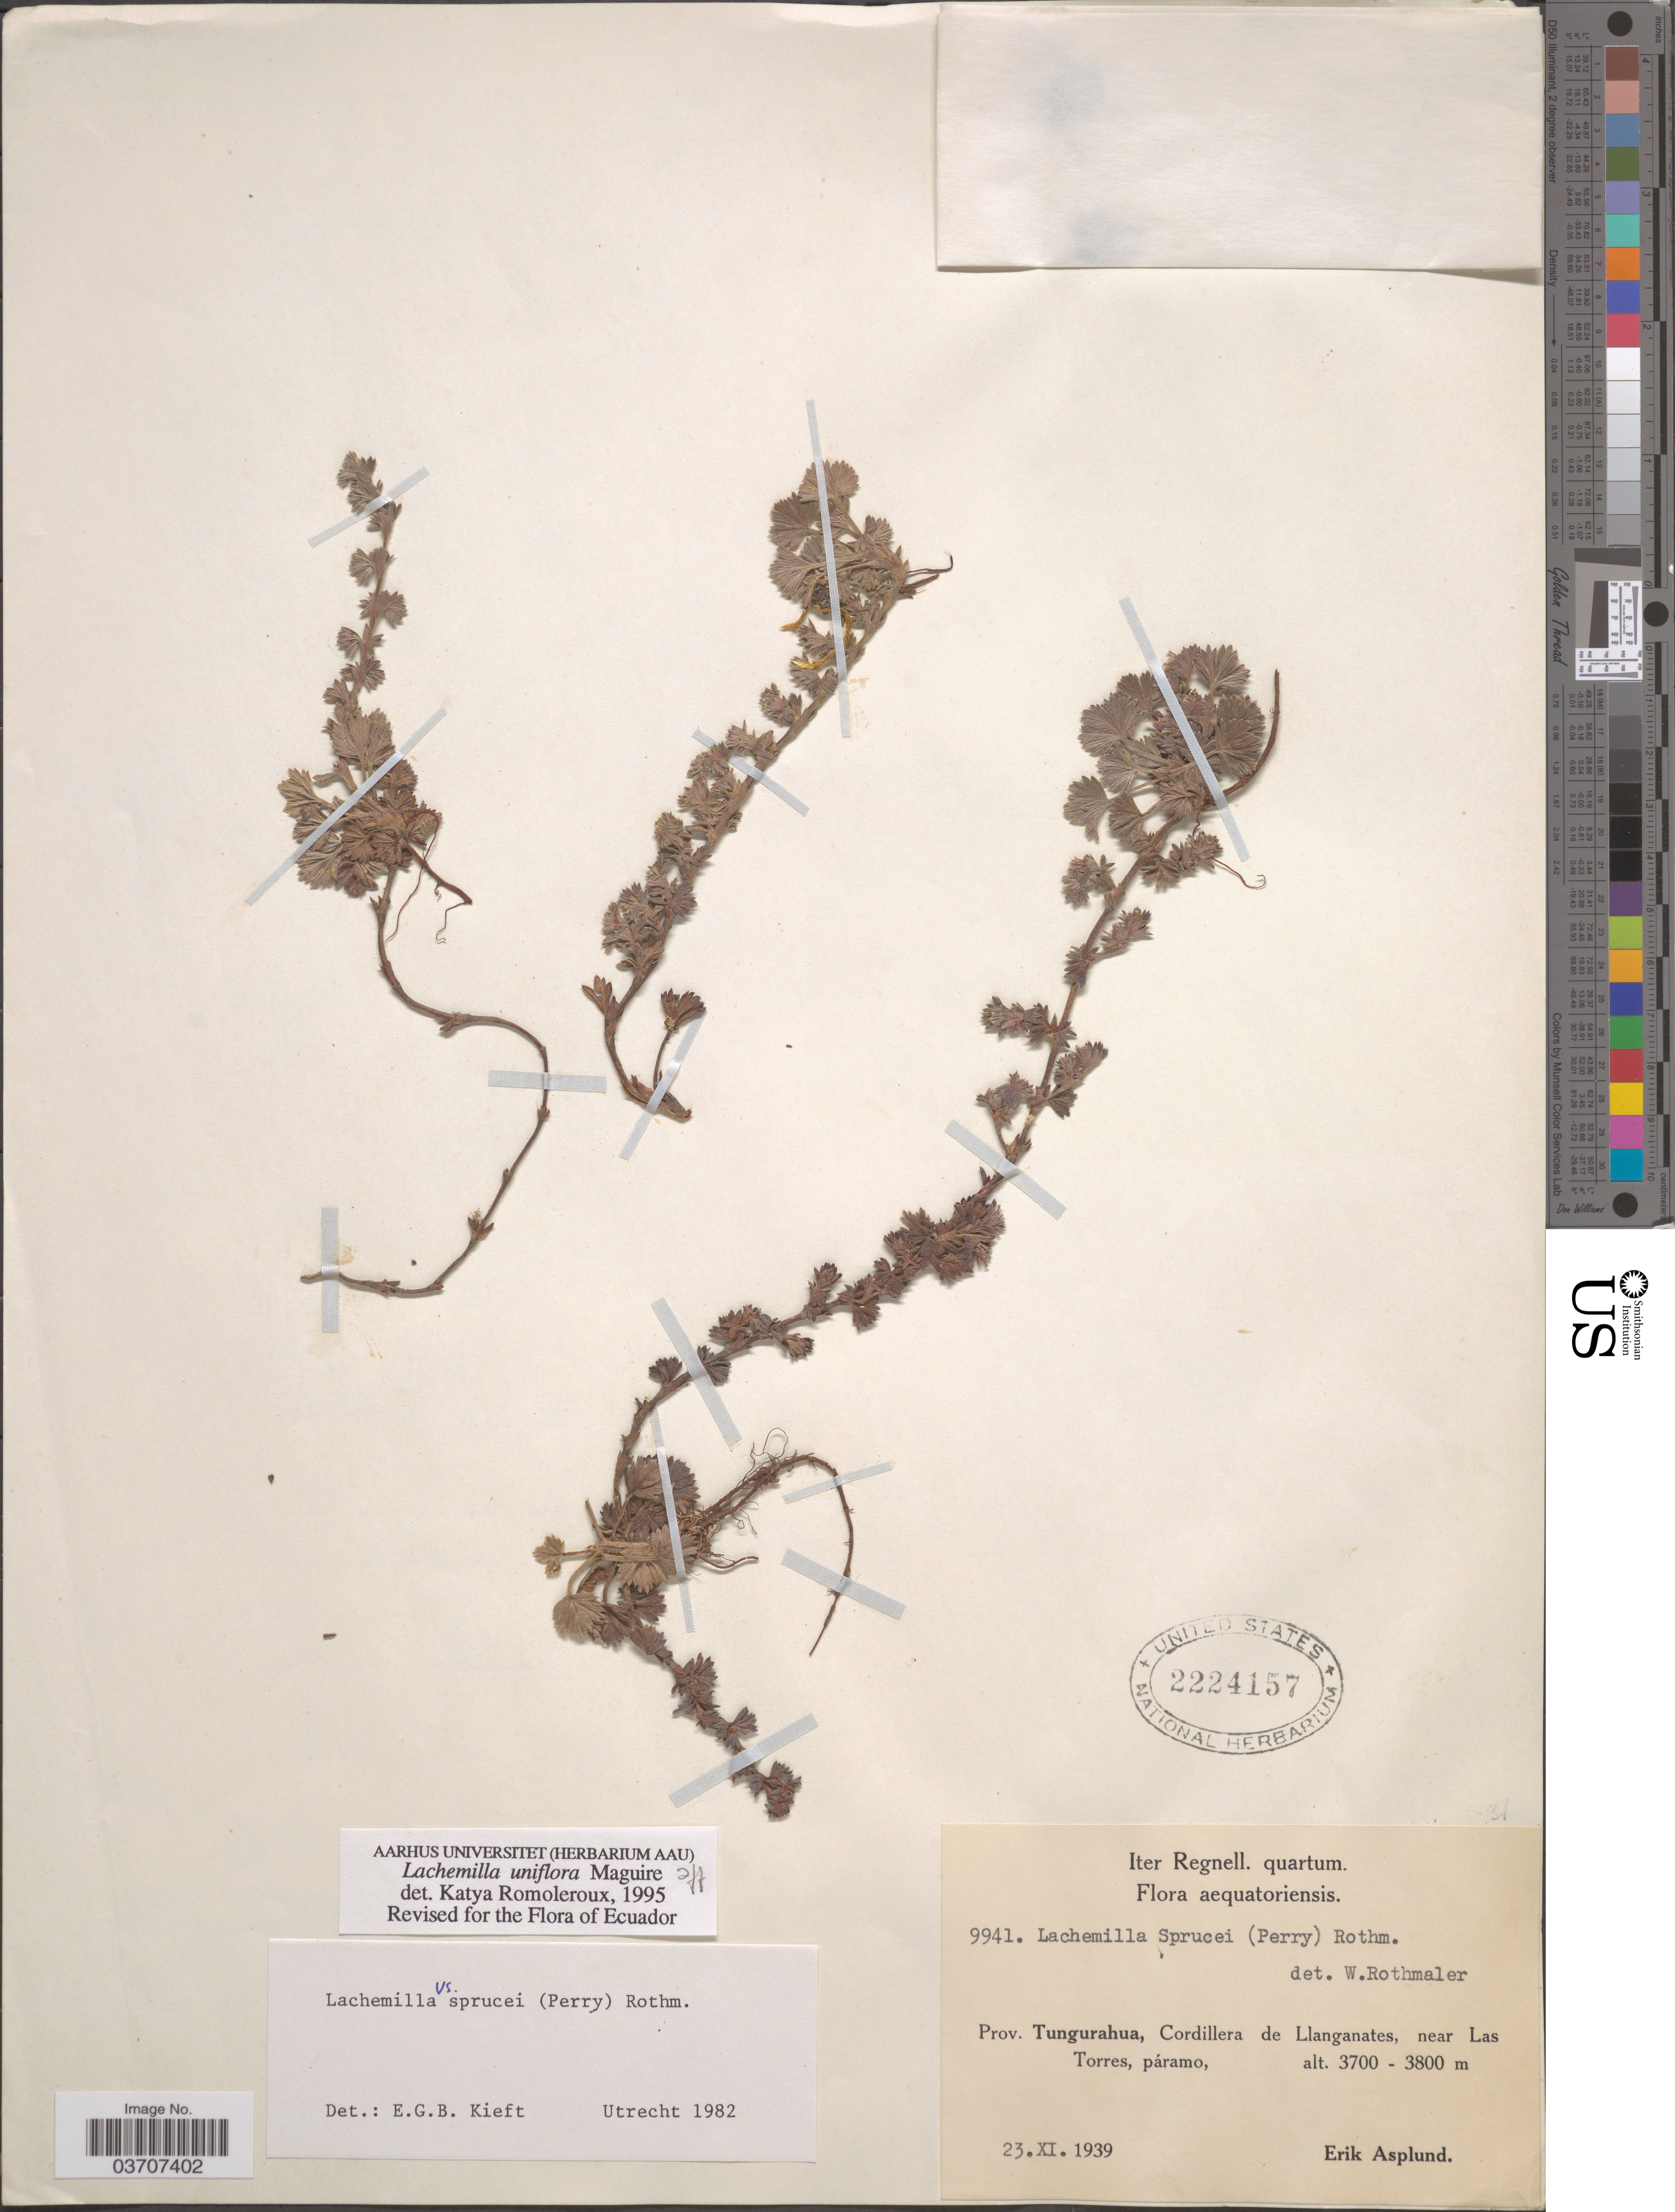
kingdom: Plantae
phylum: Tracheophyta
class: Magnoliopsida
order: Rosales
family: Rosaceae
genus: Lachemilla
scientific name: Lachemilla uniflora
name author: Maguire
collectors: E. Asplund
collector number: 9941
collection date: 1939-11-23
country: Ecuador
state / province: Tungurahua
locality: Cordillera de Llanganates, near Las Torres, páramo.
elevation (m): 3700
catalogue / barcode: US 2224157